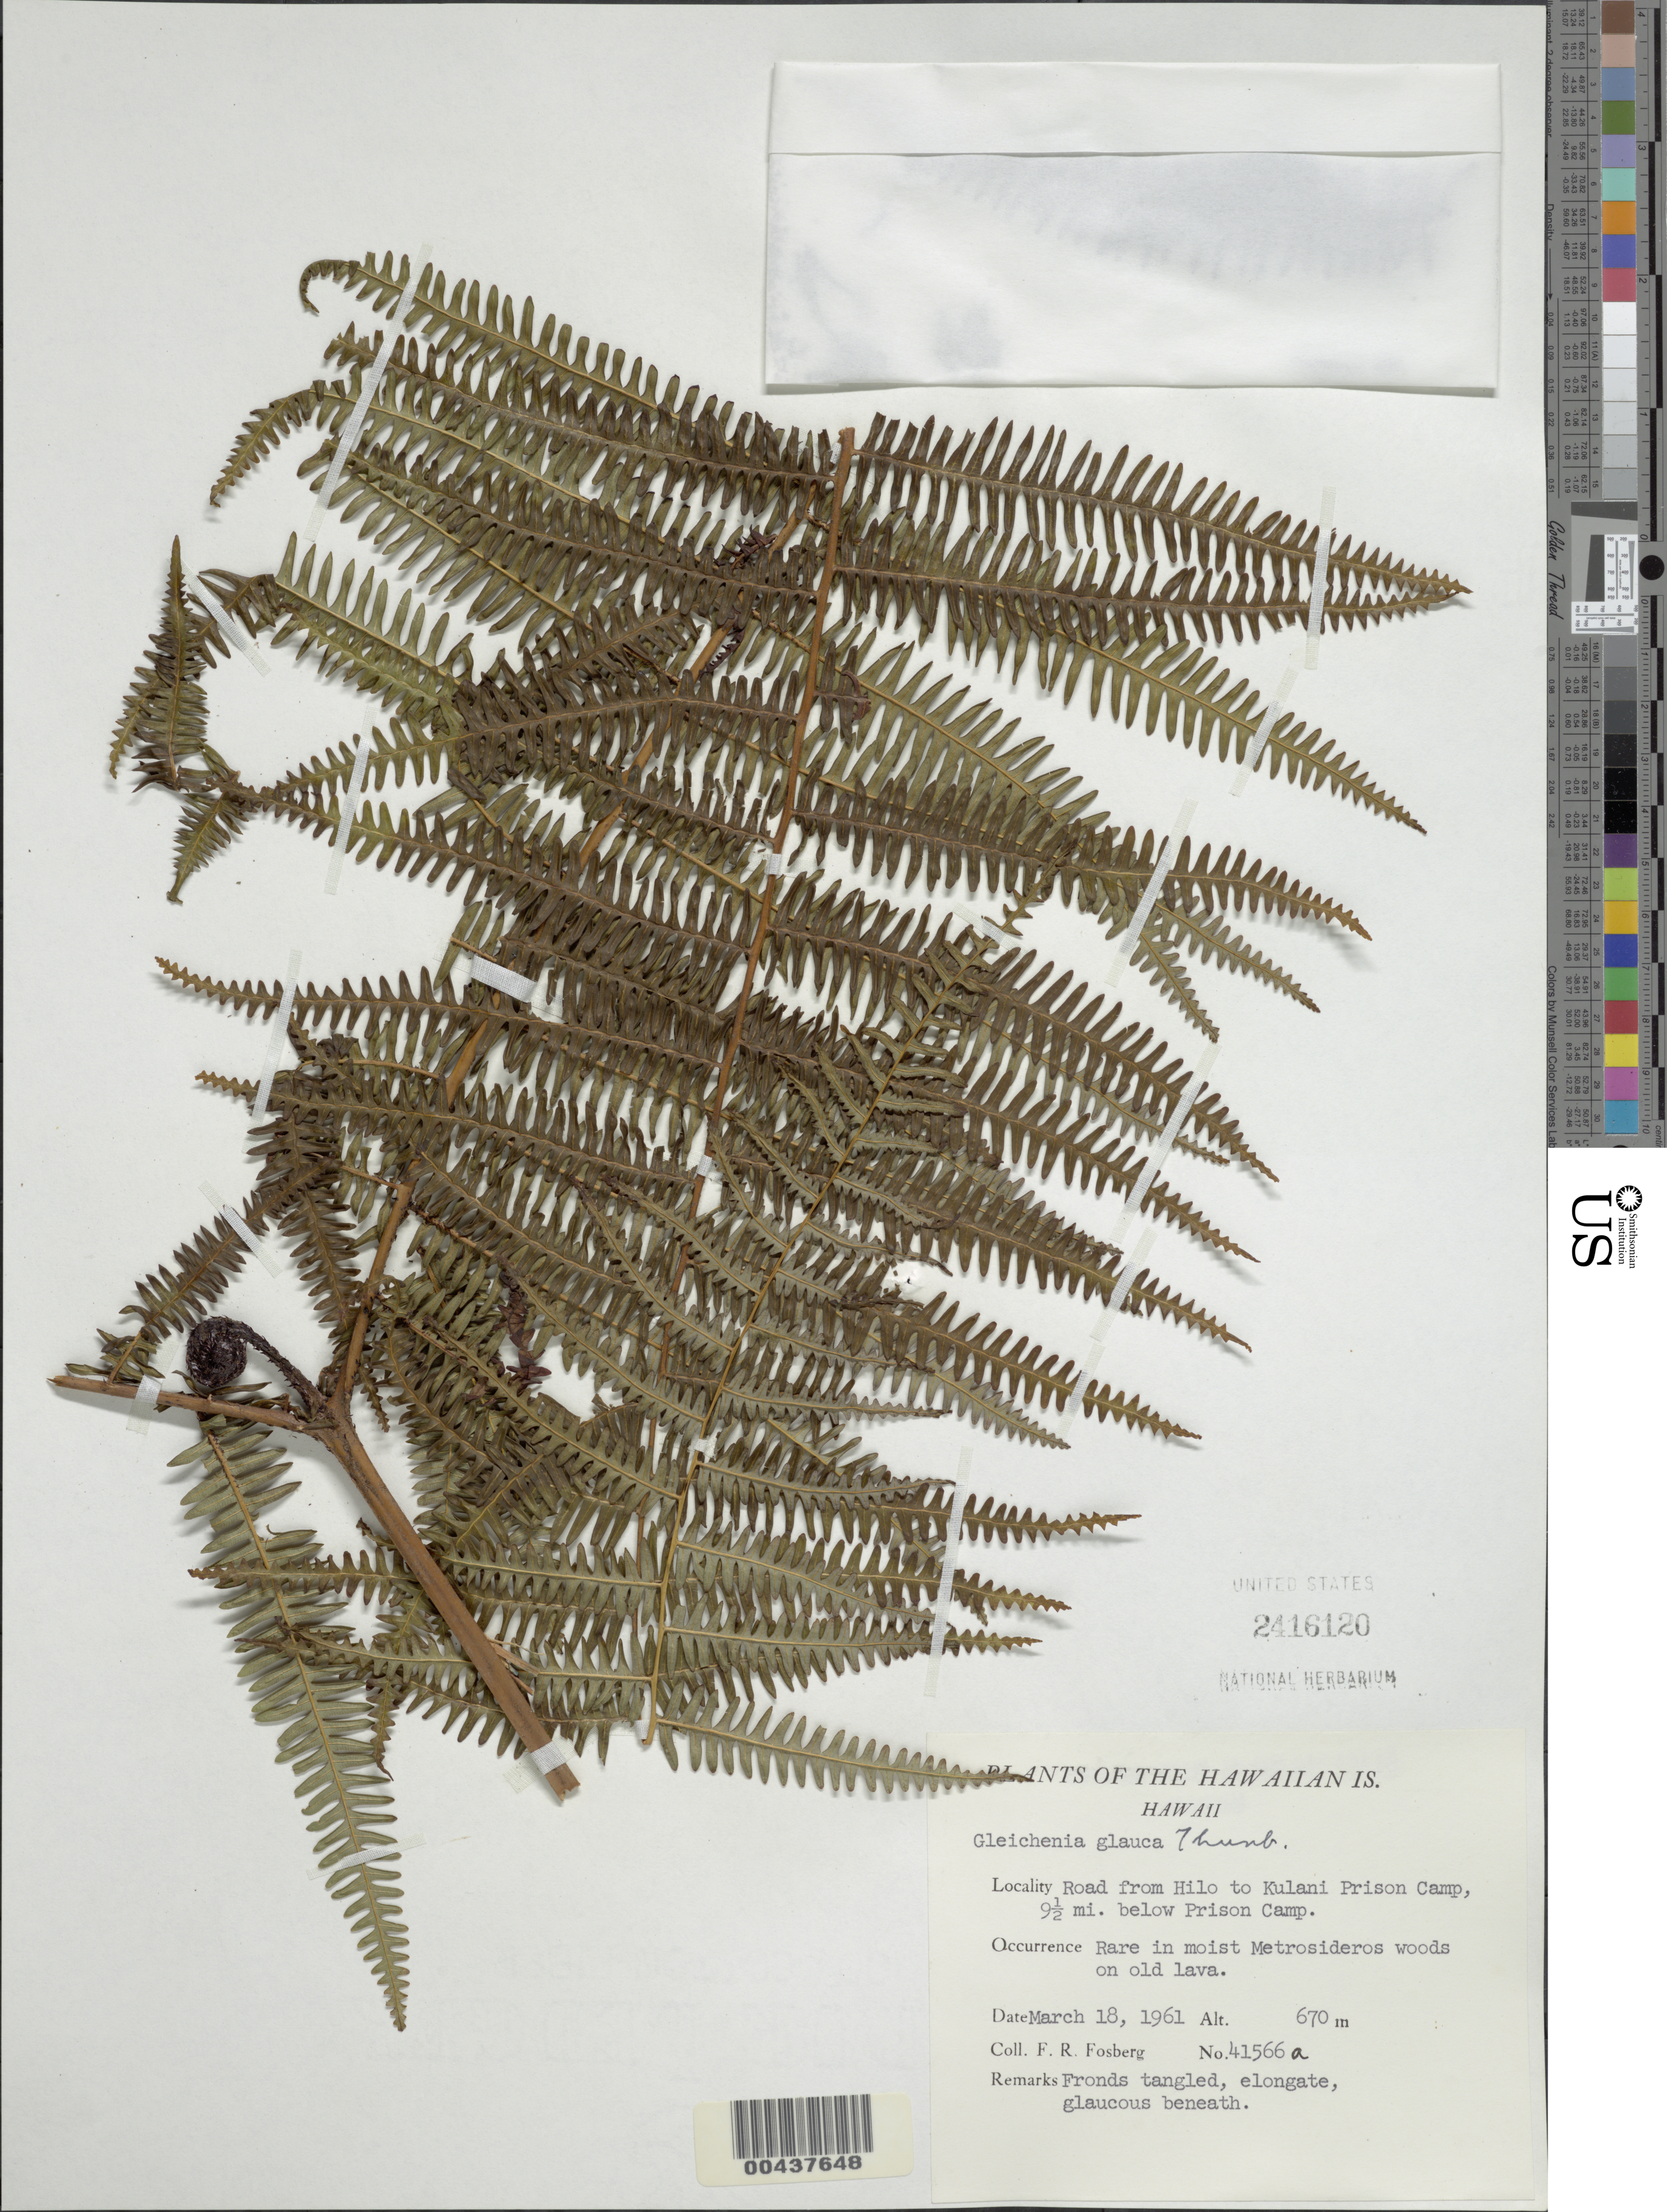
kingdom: Plantae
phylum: Tracheophyta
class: Polypodiopsida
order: Gleicheniales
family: Gleicheniaceae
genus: Diplopterygium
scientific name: Diplopterygium glaucum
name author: (Thunb. ex Houtt.) Nakai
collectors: F. R. Fosberg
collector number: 41566a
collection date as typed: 18 Mar 1961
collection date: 1961-03-18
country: United States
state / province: Hawaii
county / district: Hawaii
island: Hawaii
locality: road from Hilo to Kulani Prison Camp, 9.5 mi below Prison Camp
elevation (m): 670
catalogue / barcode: US 2416120